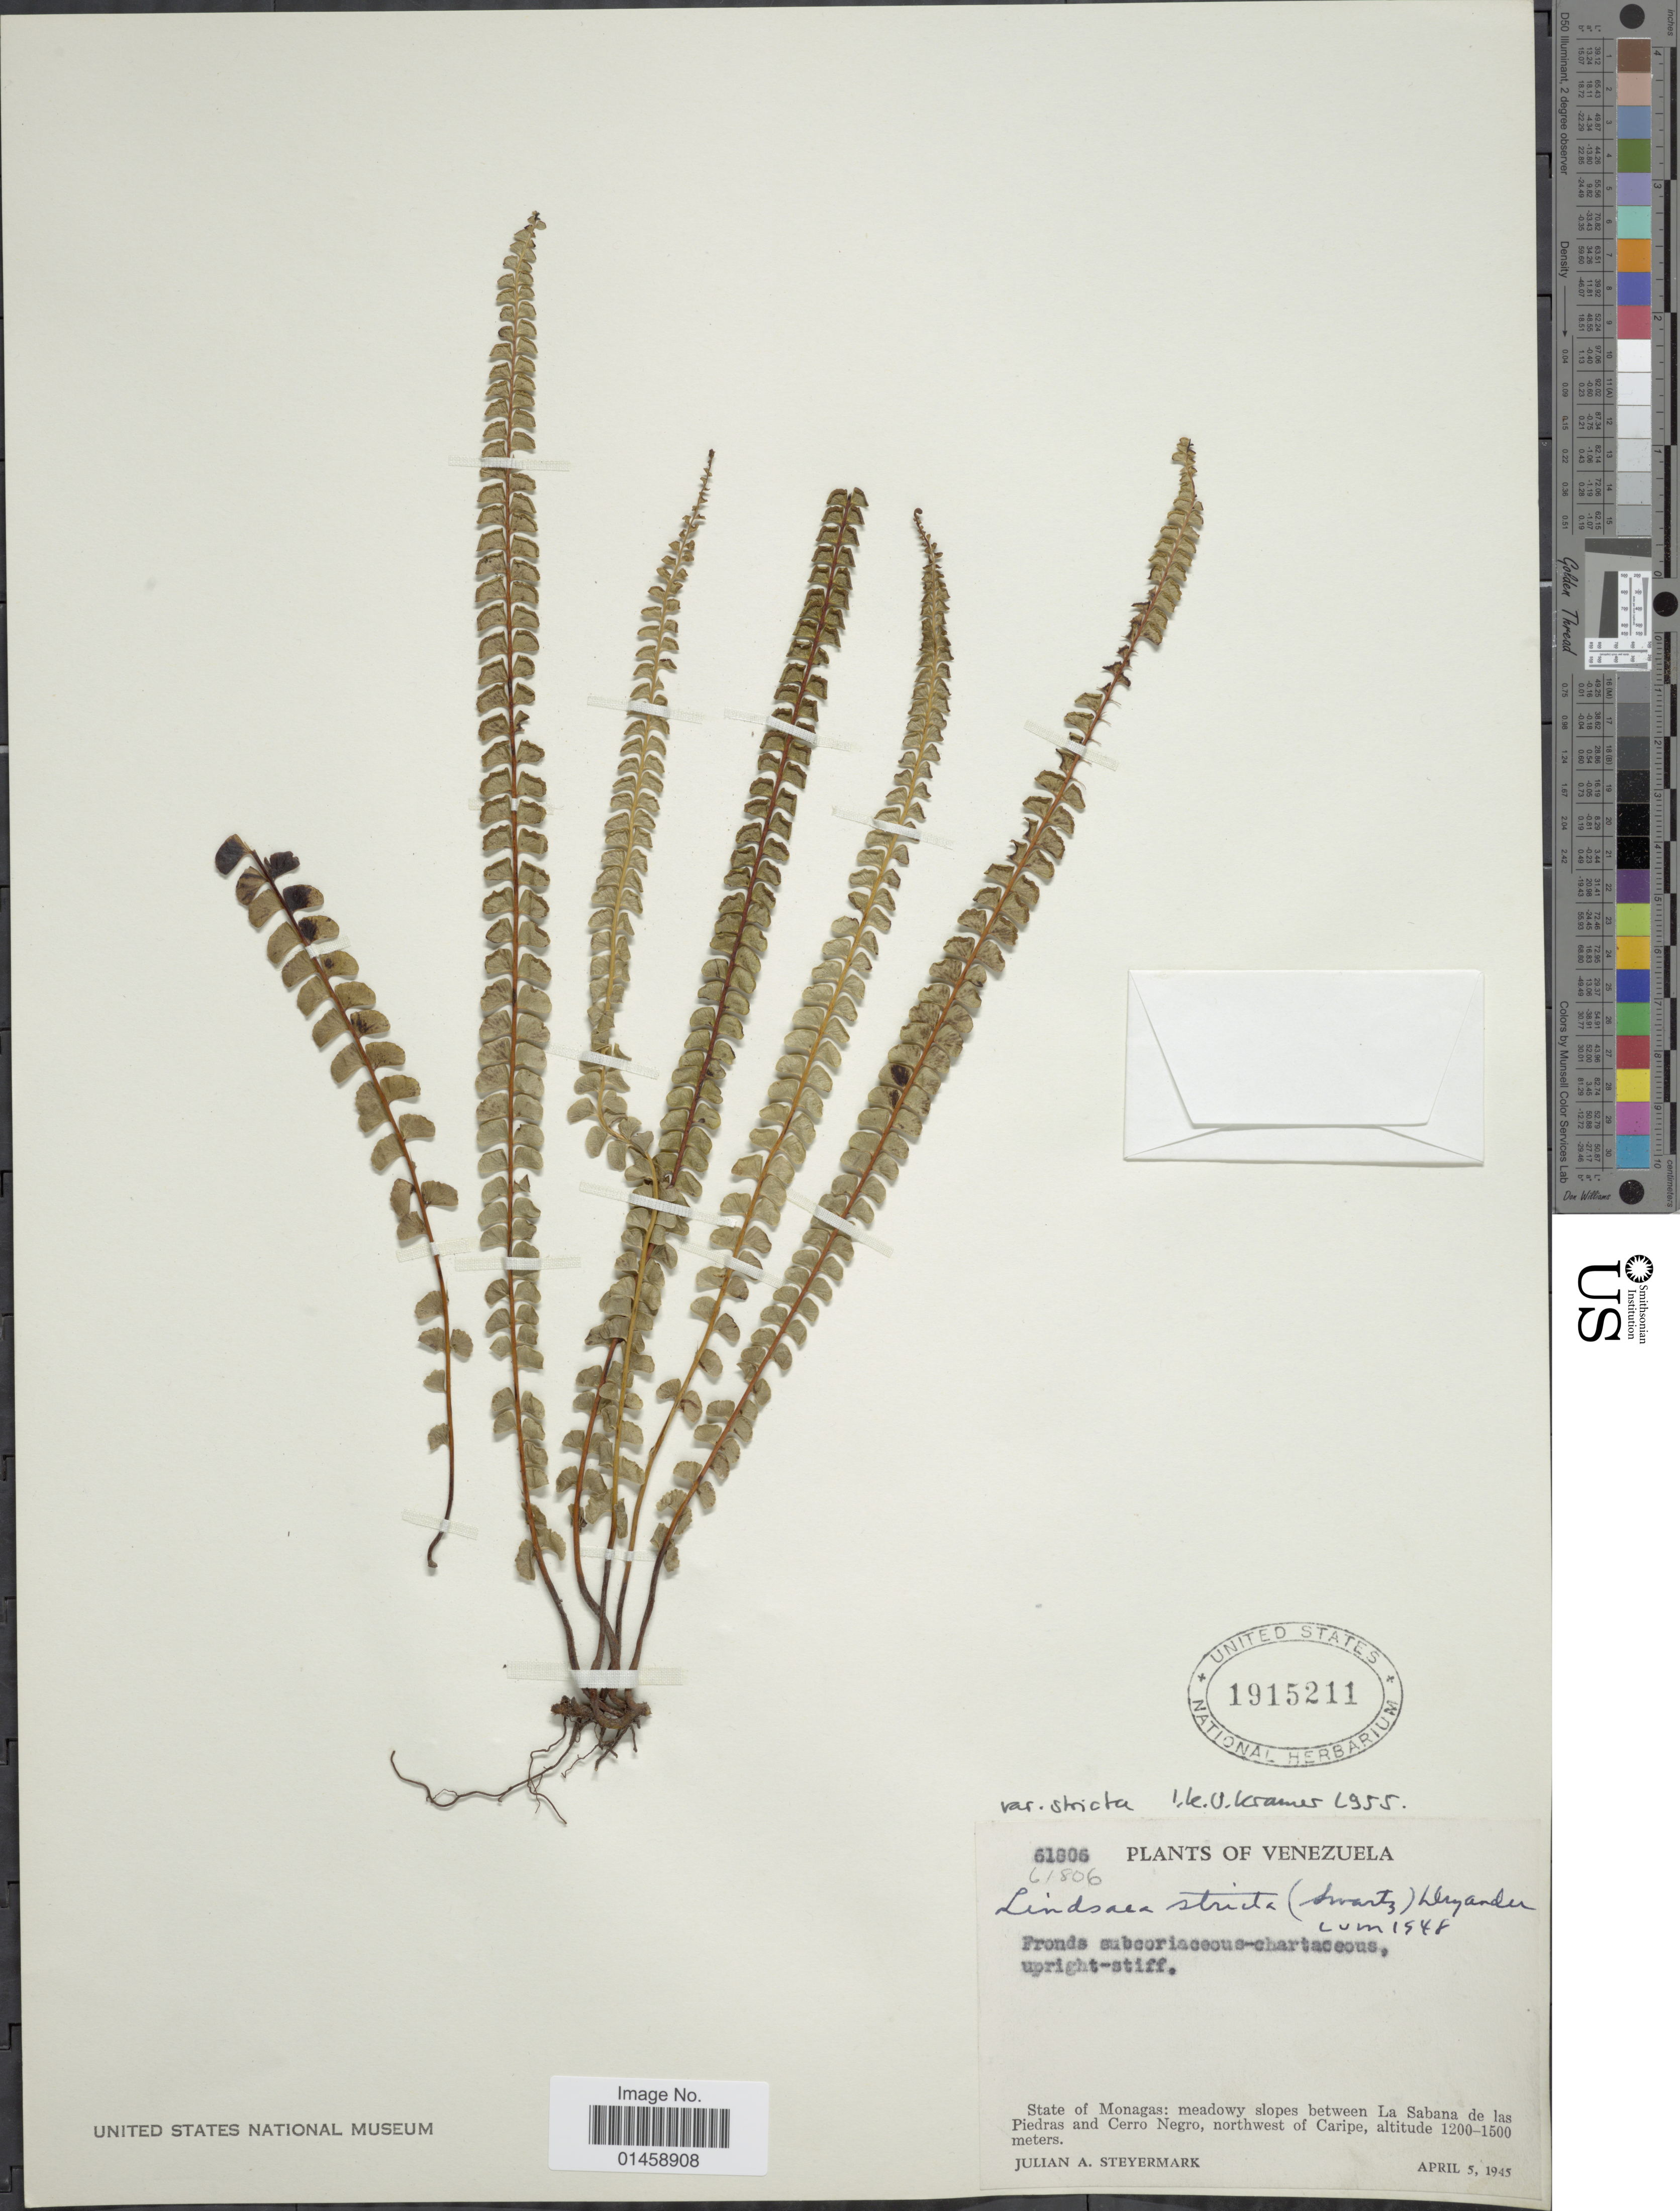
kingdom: Plantae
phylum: Tracheophyta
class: Polypodiopsida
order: Polypodiales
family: Lindsaeaceae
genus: Lindsaea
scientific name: Lindsaea stricta f. stricta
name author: (Sw.) Dryand.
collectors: J. Steyermark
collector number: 61806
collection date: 1945-04-05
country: Venezuela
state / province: Monagas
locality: State of Monagas, meadowy slopes between La Sabana de las Piedras and Cerro negro, northwest of Caripe.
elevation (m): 1200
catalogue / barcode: US 1915211